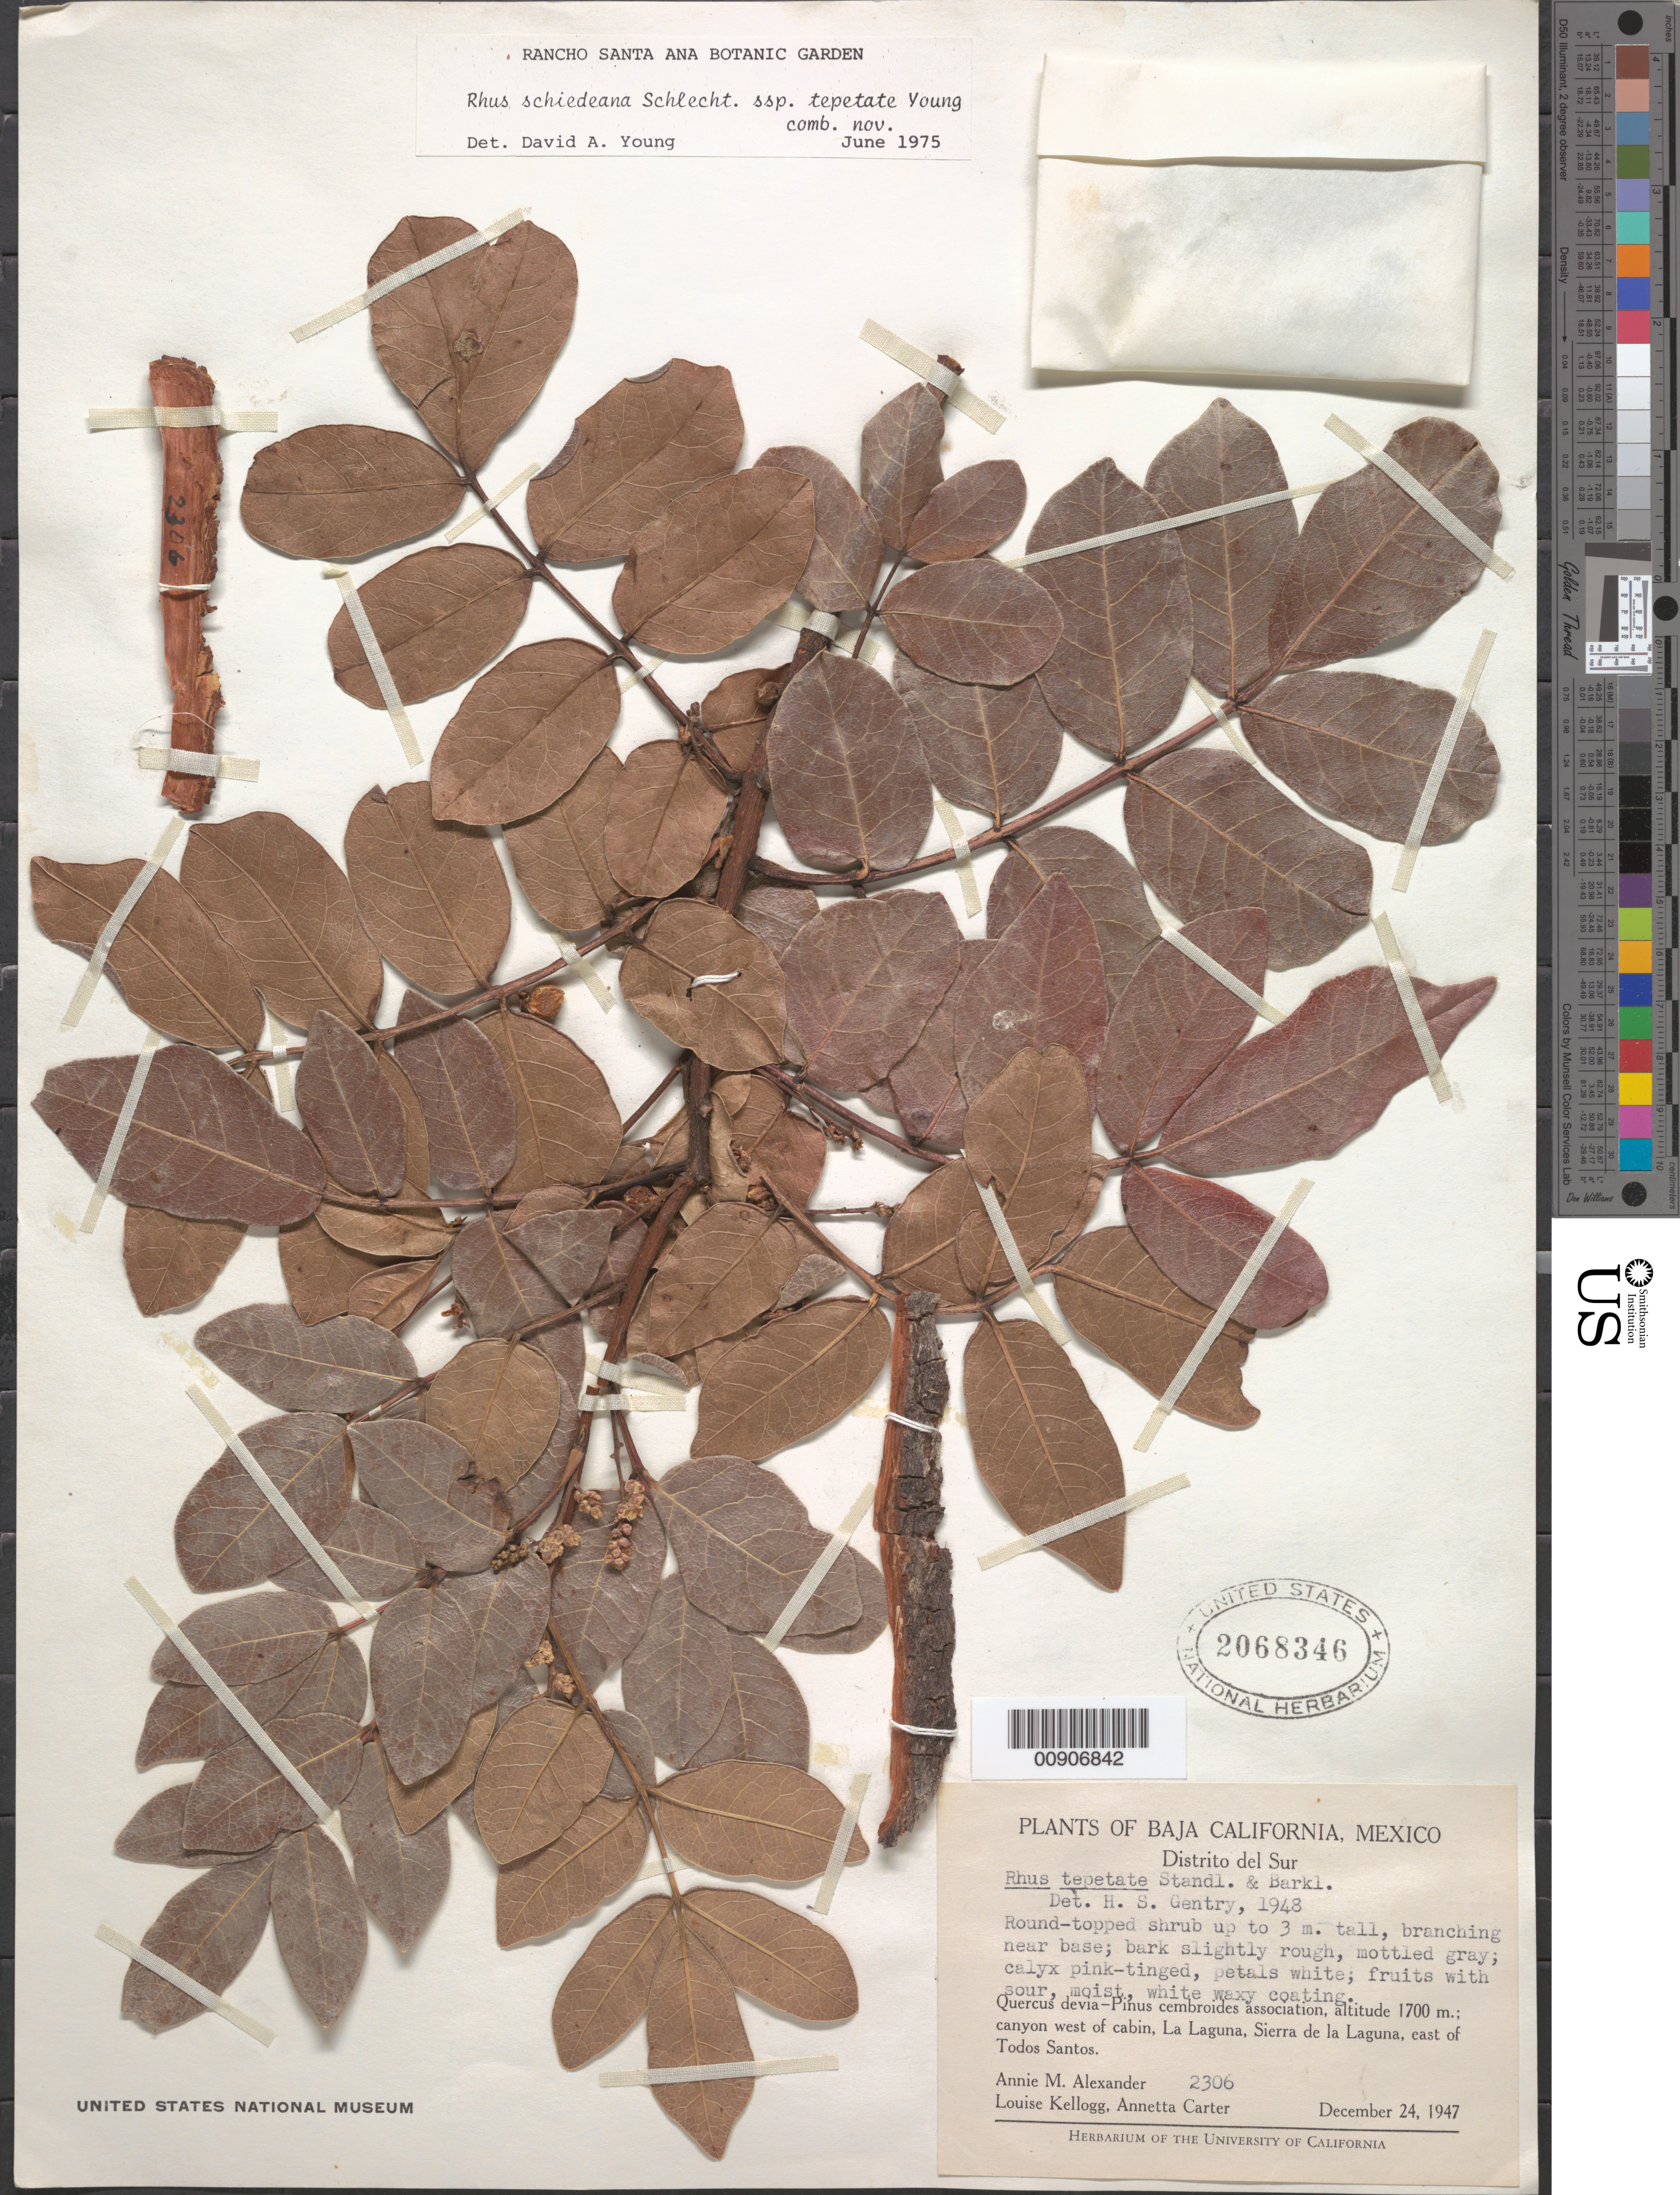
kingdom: Plantae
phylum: Tracheophyta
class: Magnoliopsida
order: Sapindales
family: Anacardiaceae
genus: Rhus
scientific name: Rhus tepetate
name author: Standl. & F.A. Barkley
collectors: A. M. Alexander, L. Kellogg & A. Carter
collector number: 2306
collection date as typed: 24 Dec 1947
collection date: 1947-12-24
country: Mexico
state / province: Baja California Sur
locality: Canyon west of cabin, La Laguna, Sierra de la Laguna, east of Todos Santos. Baja California Distrito del Sur.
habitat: Quercus devia-Pinus cembroides association.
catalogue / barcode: US 2068346